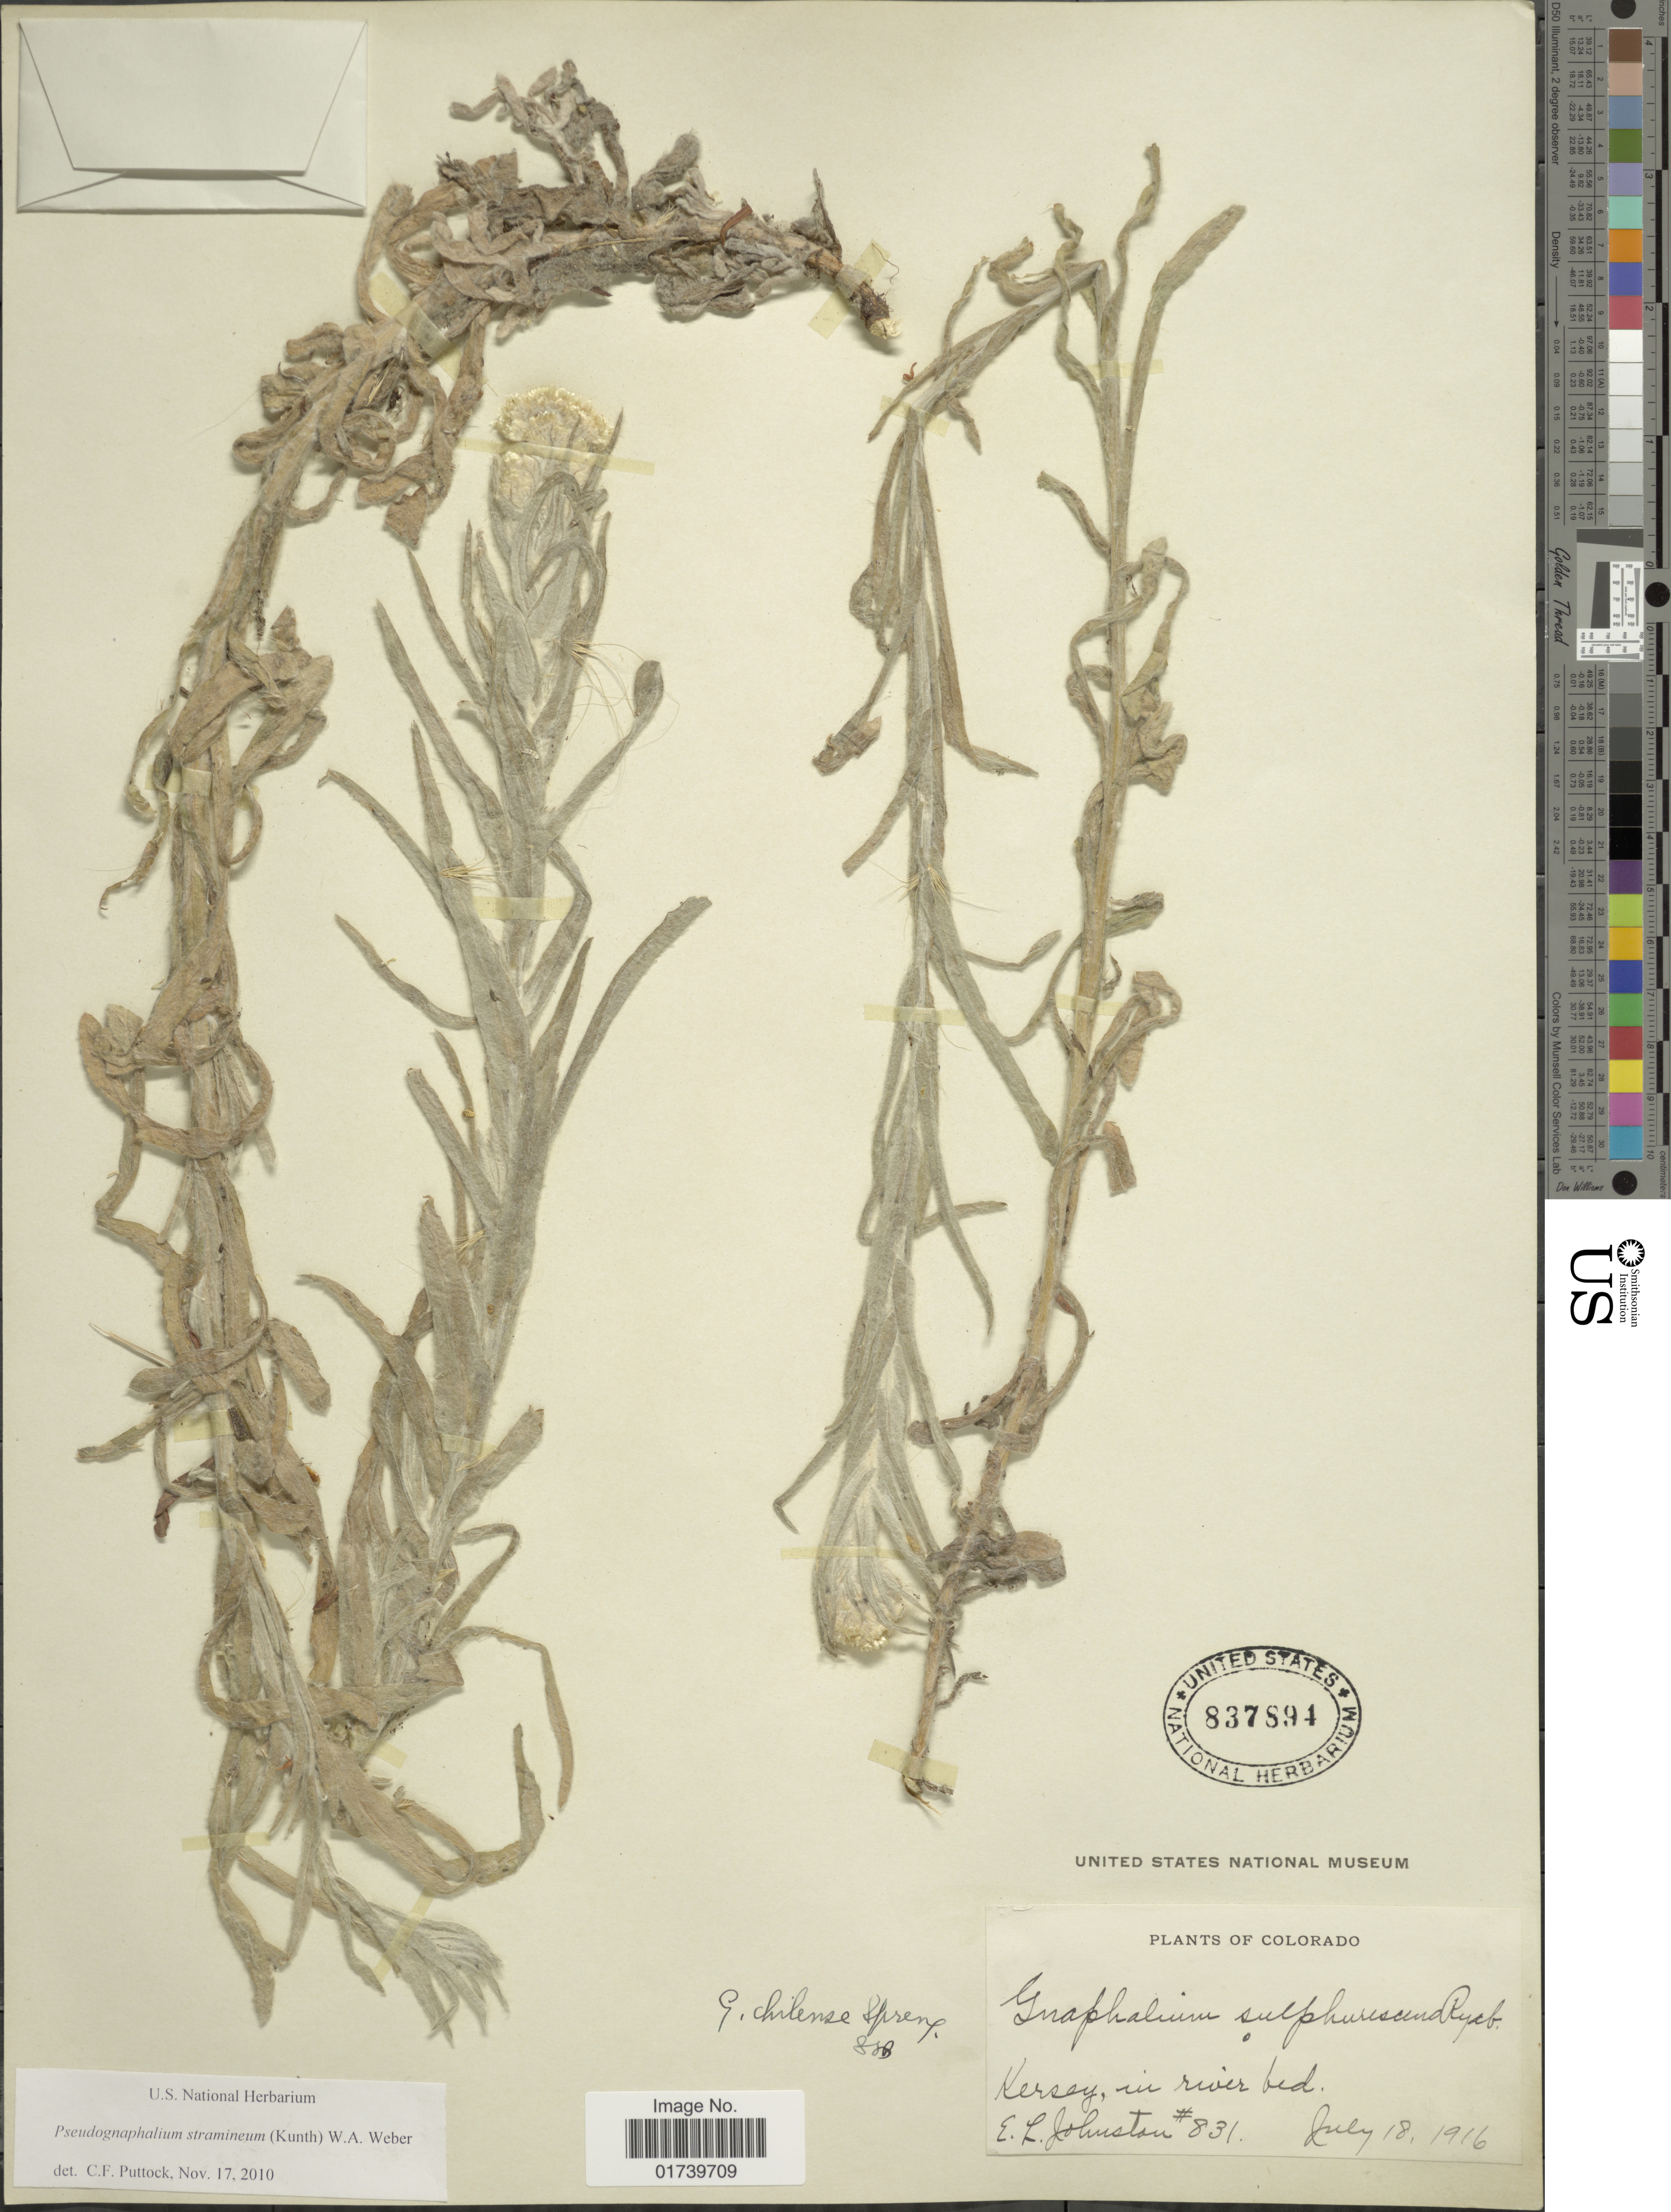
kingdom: Plantae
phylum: Tracheophyta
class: Magnoliopsida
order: Asterales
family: Asteraceae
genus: Pseudognaphalium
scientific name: Pseudognaphalium stramineum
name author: (Kunth) Anderb.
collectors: E. L. Johnston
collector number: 831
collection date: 1916-07-18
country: United States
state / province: Colorado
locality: Kersey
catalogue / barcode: US 837894